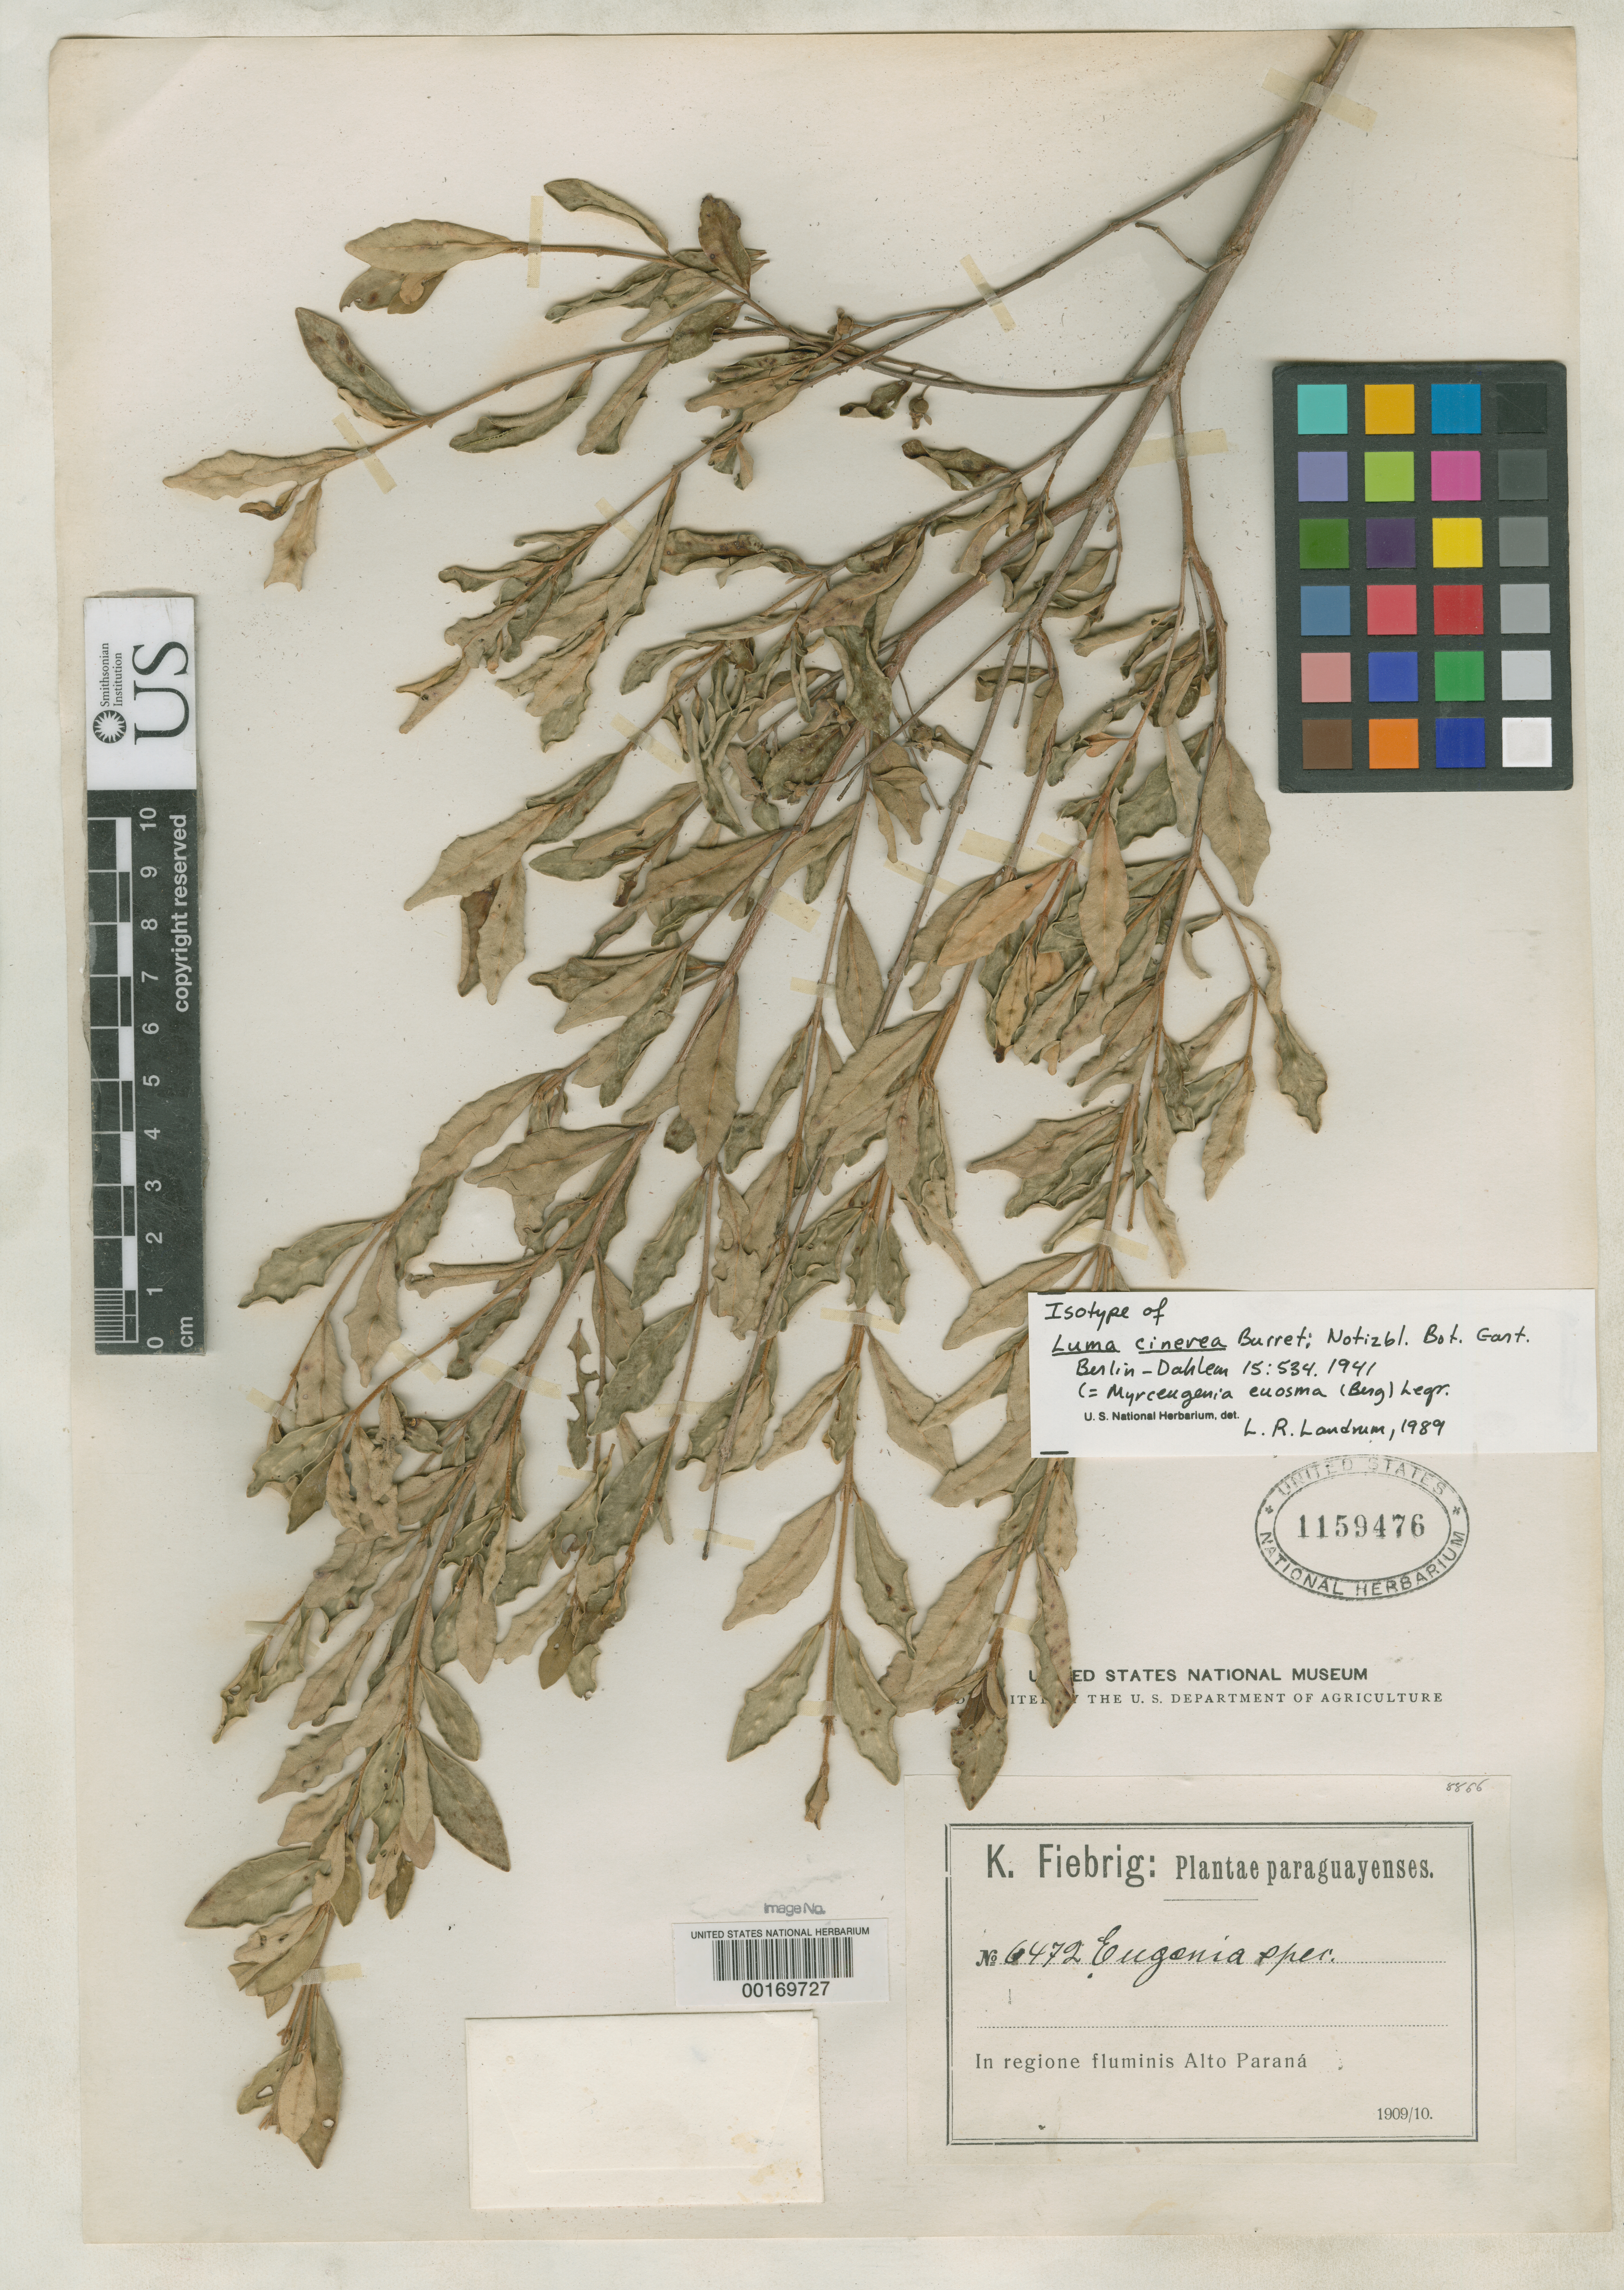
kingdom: Plantae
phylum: Tracheophyta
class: Magnoliopsida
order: Myrtales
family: Myrtaceae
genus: Luma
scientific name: Luma cinerea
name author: Burret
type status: Isotype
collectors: K. Fiebrig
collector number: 6472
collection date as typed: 1909 to -- --- 1910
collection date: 1909/1910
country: Paraguay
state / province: Alto Paraná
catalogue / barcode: US 1159476